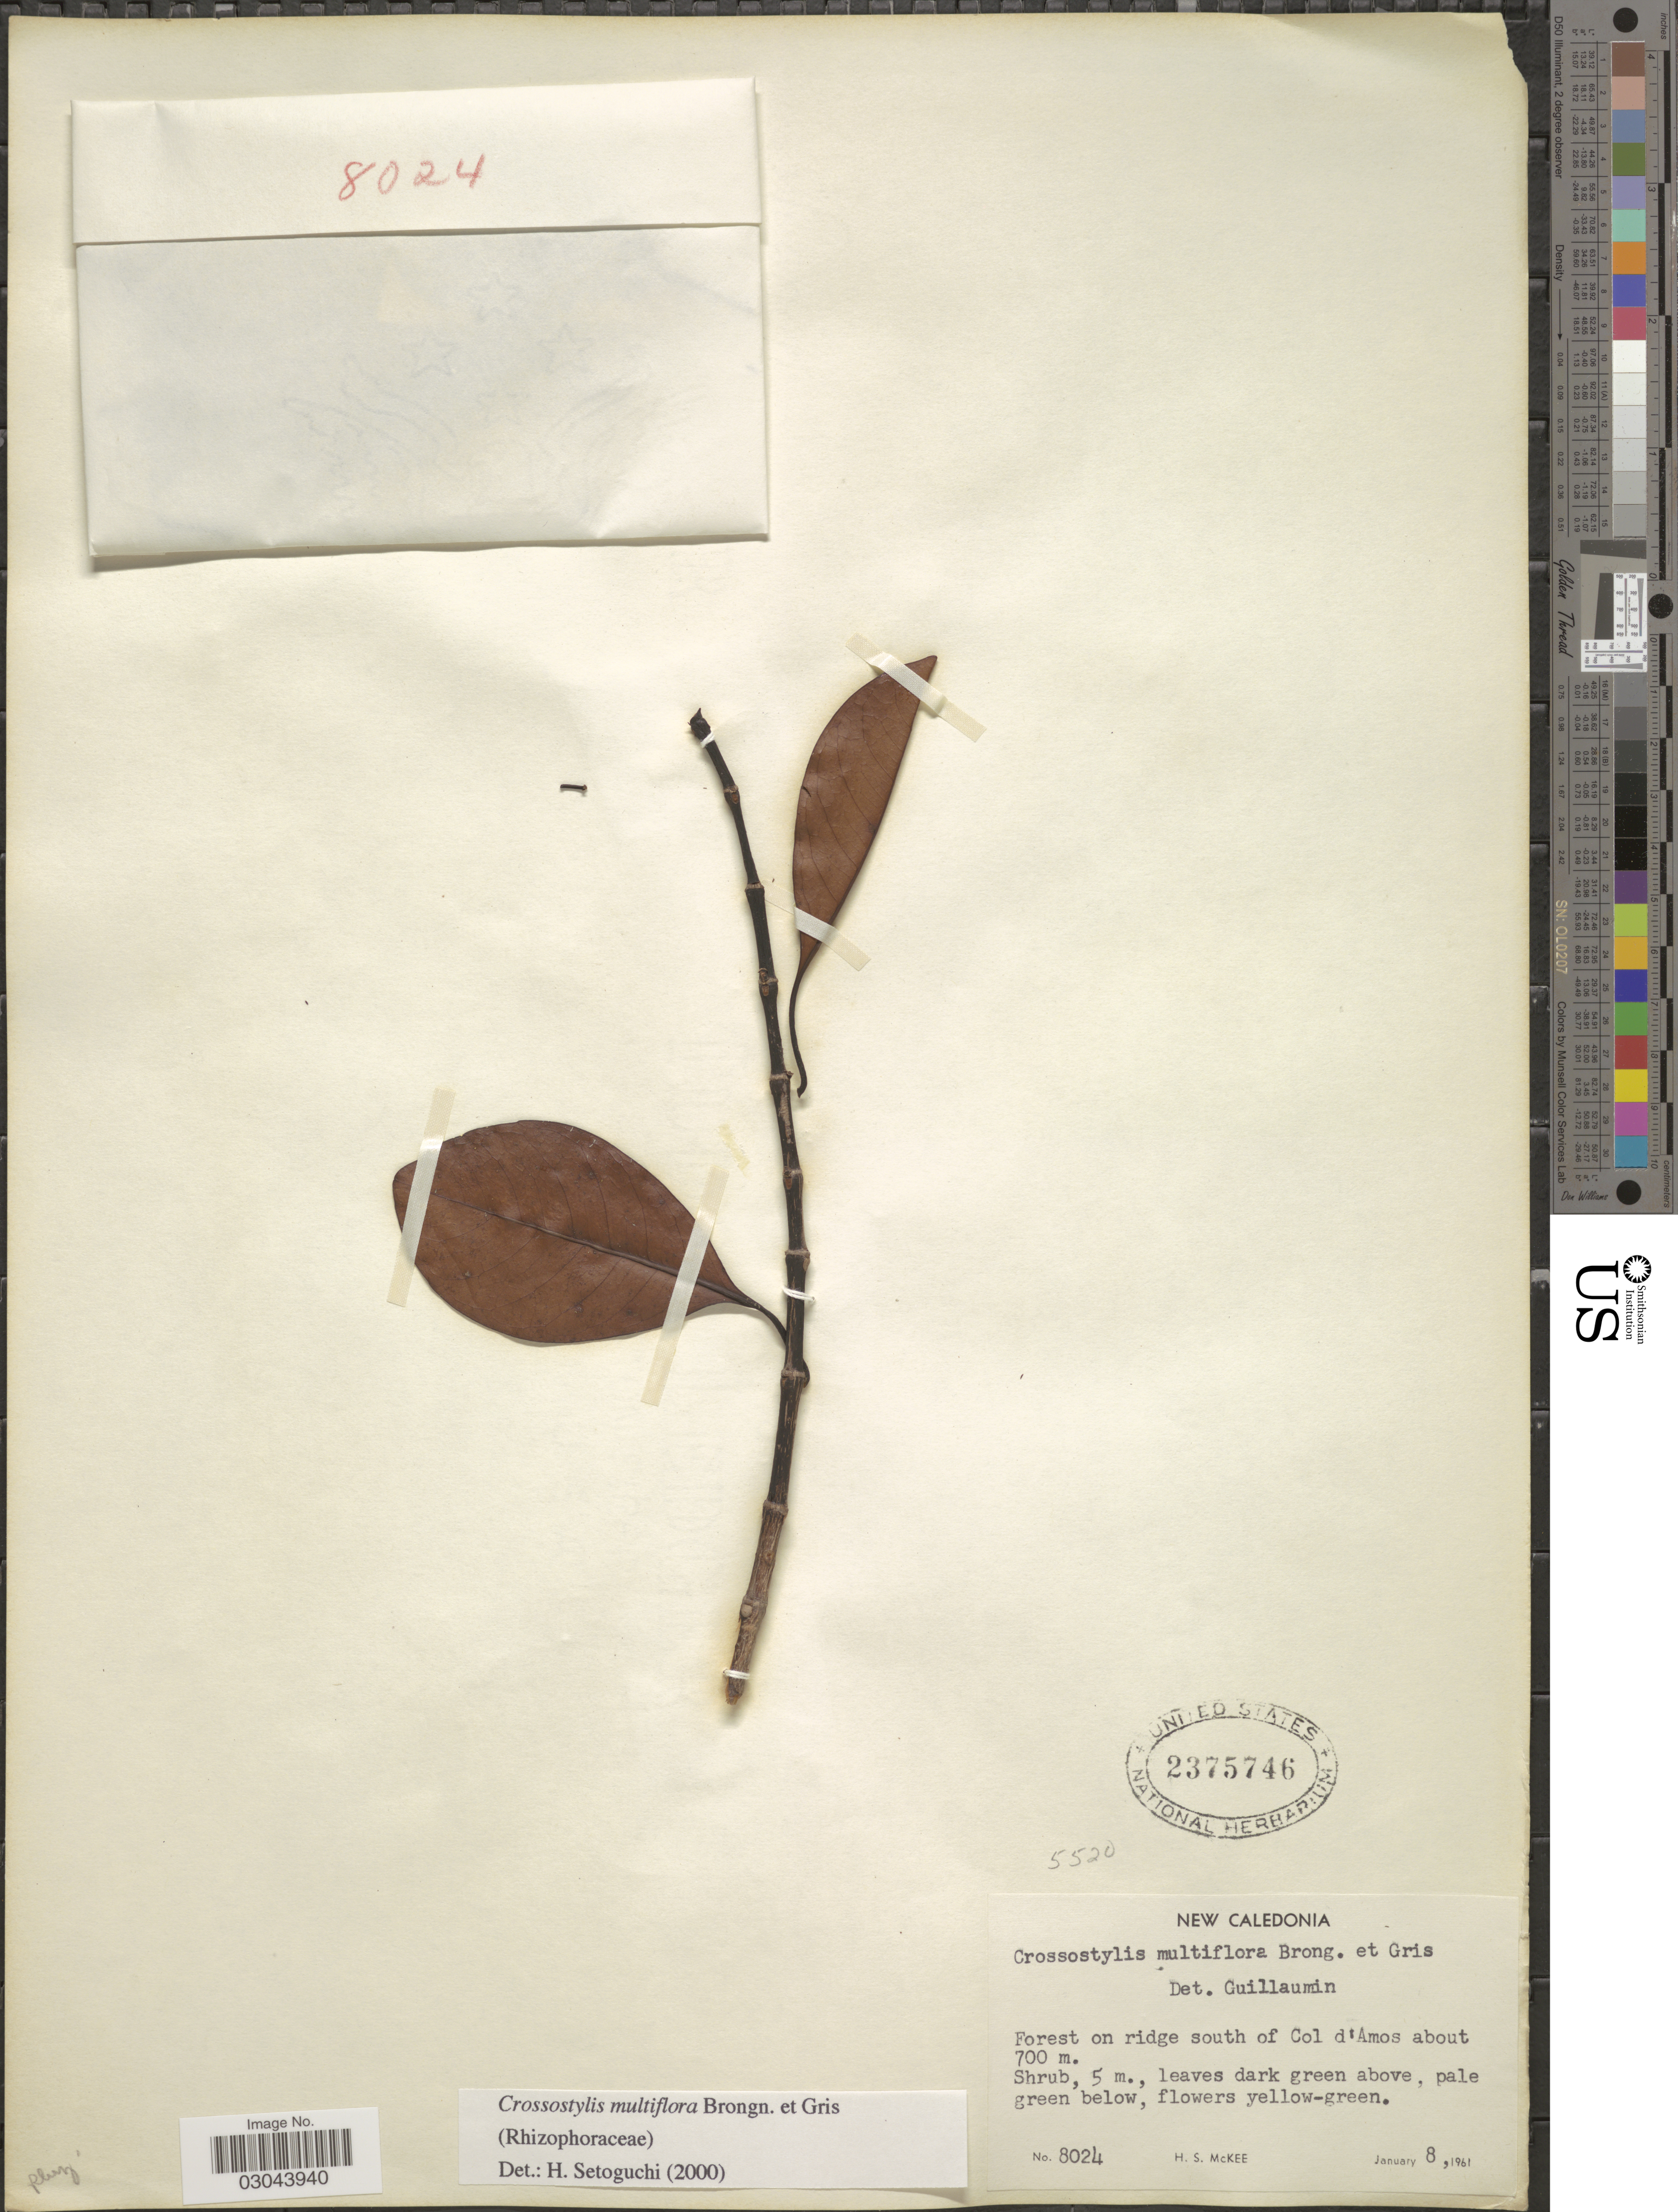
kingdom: Plantae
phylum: Tracheophyta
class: Magnoliopsida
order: Malpighiales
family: Rhizophoraceae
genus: Crossostylis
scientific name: Crossostylis multiflora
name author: Brongn. & Gris ex Pancher & Sebert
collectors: H. S. McKee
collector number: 8024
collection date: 1961-01-08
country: New Caledonia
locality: Forest on ridge south of Col d'Amos.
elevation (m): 700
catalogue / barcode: US 2375746